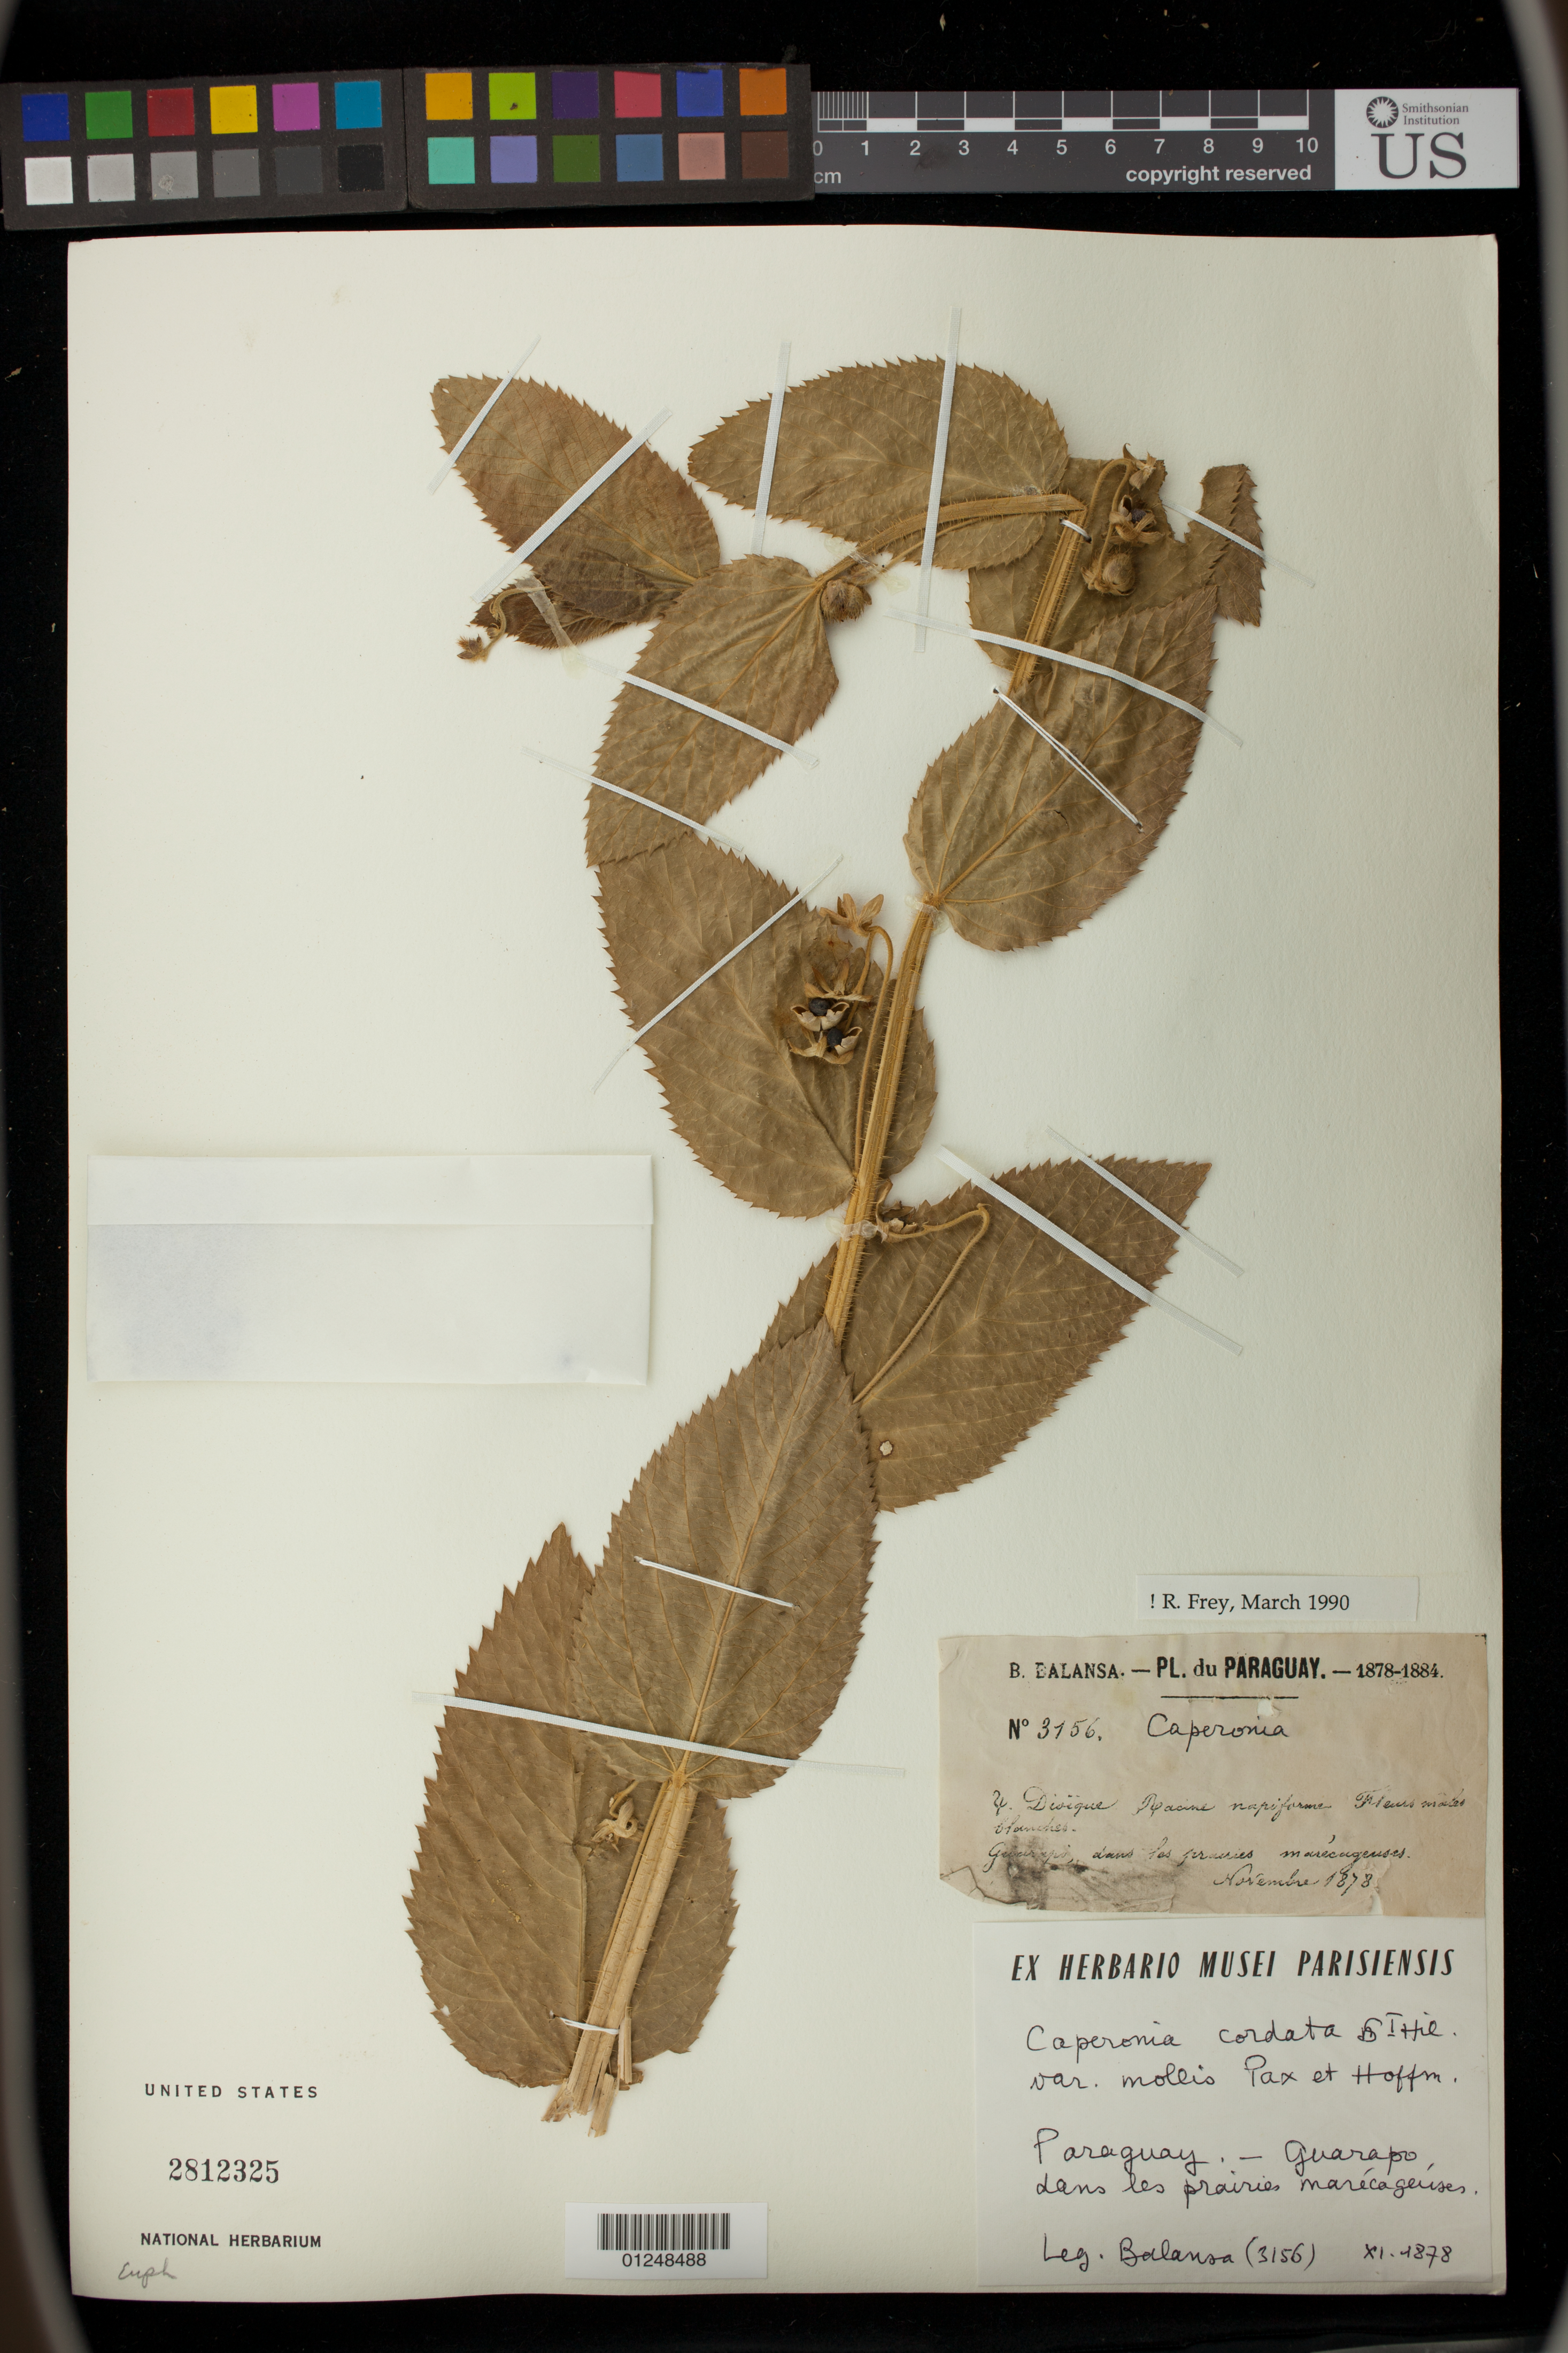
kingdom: Plantae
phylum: Tracheophyta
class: Magnoliopsida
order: Malpighiales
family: Euphorbiaceae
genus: Caperonia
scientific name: Caperonia cordata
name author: A. St.-Hil.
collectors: B. Balansa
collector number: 3156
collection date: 1878-11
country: Paraguay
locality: Guarapo, sans les prairies marécageúses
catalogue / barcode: US 2812325